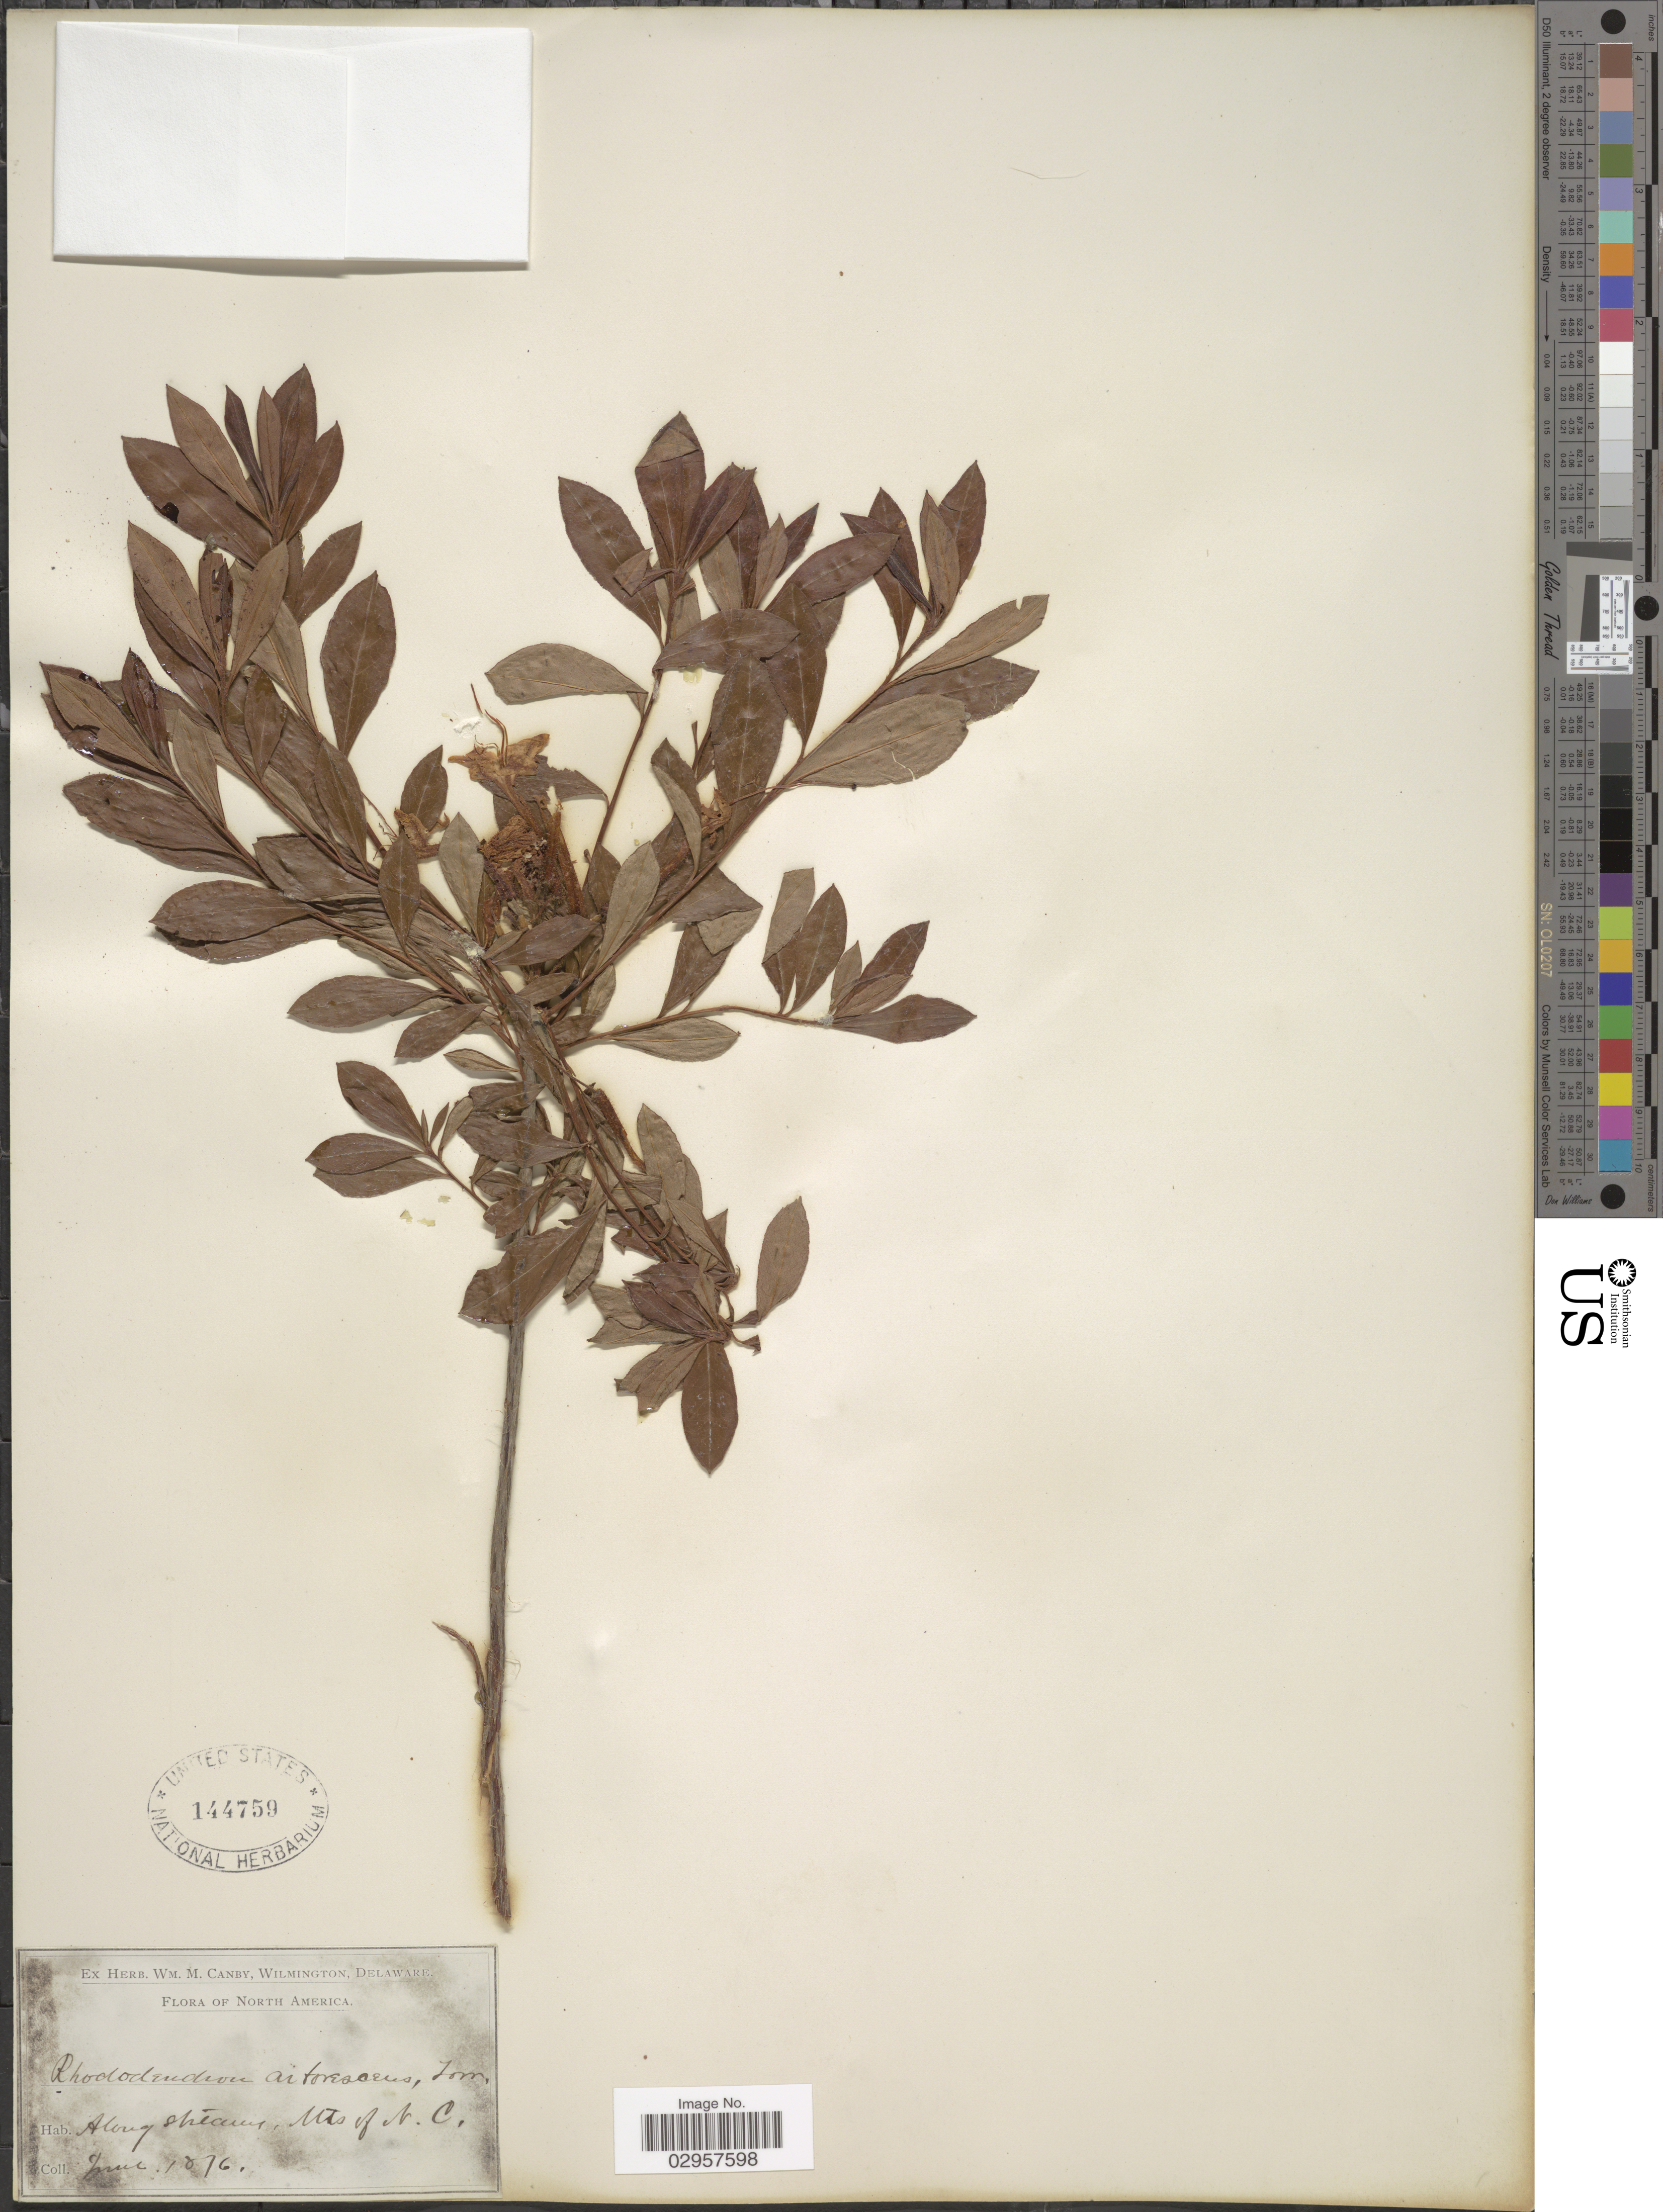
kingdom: Plantae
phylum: Tracheophyta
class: Magnoliopsida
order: Ericales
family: Ericaceae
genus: Rhododendron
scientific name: Rhododendron arborescens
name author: (Pursh) Torr.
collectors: ex herb. W.M. Canby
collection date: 1876-06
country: United States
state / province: North Carolina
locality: Mts of N.C.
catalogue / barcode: US 144759